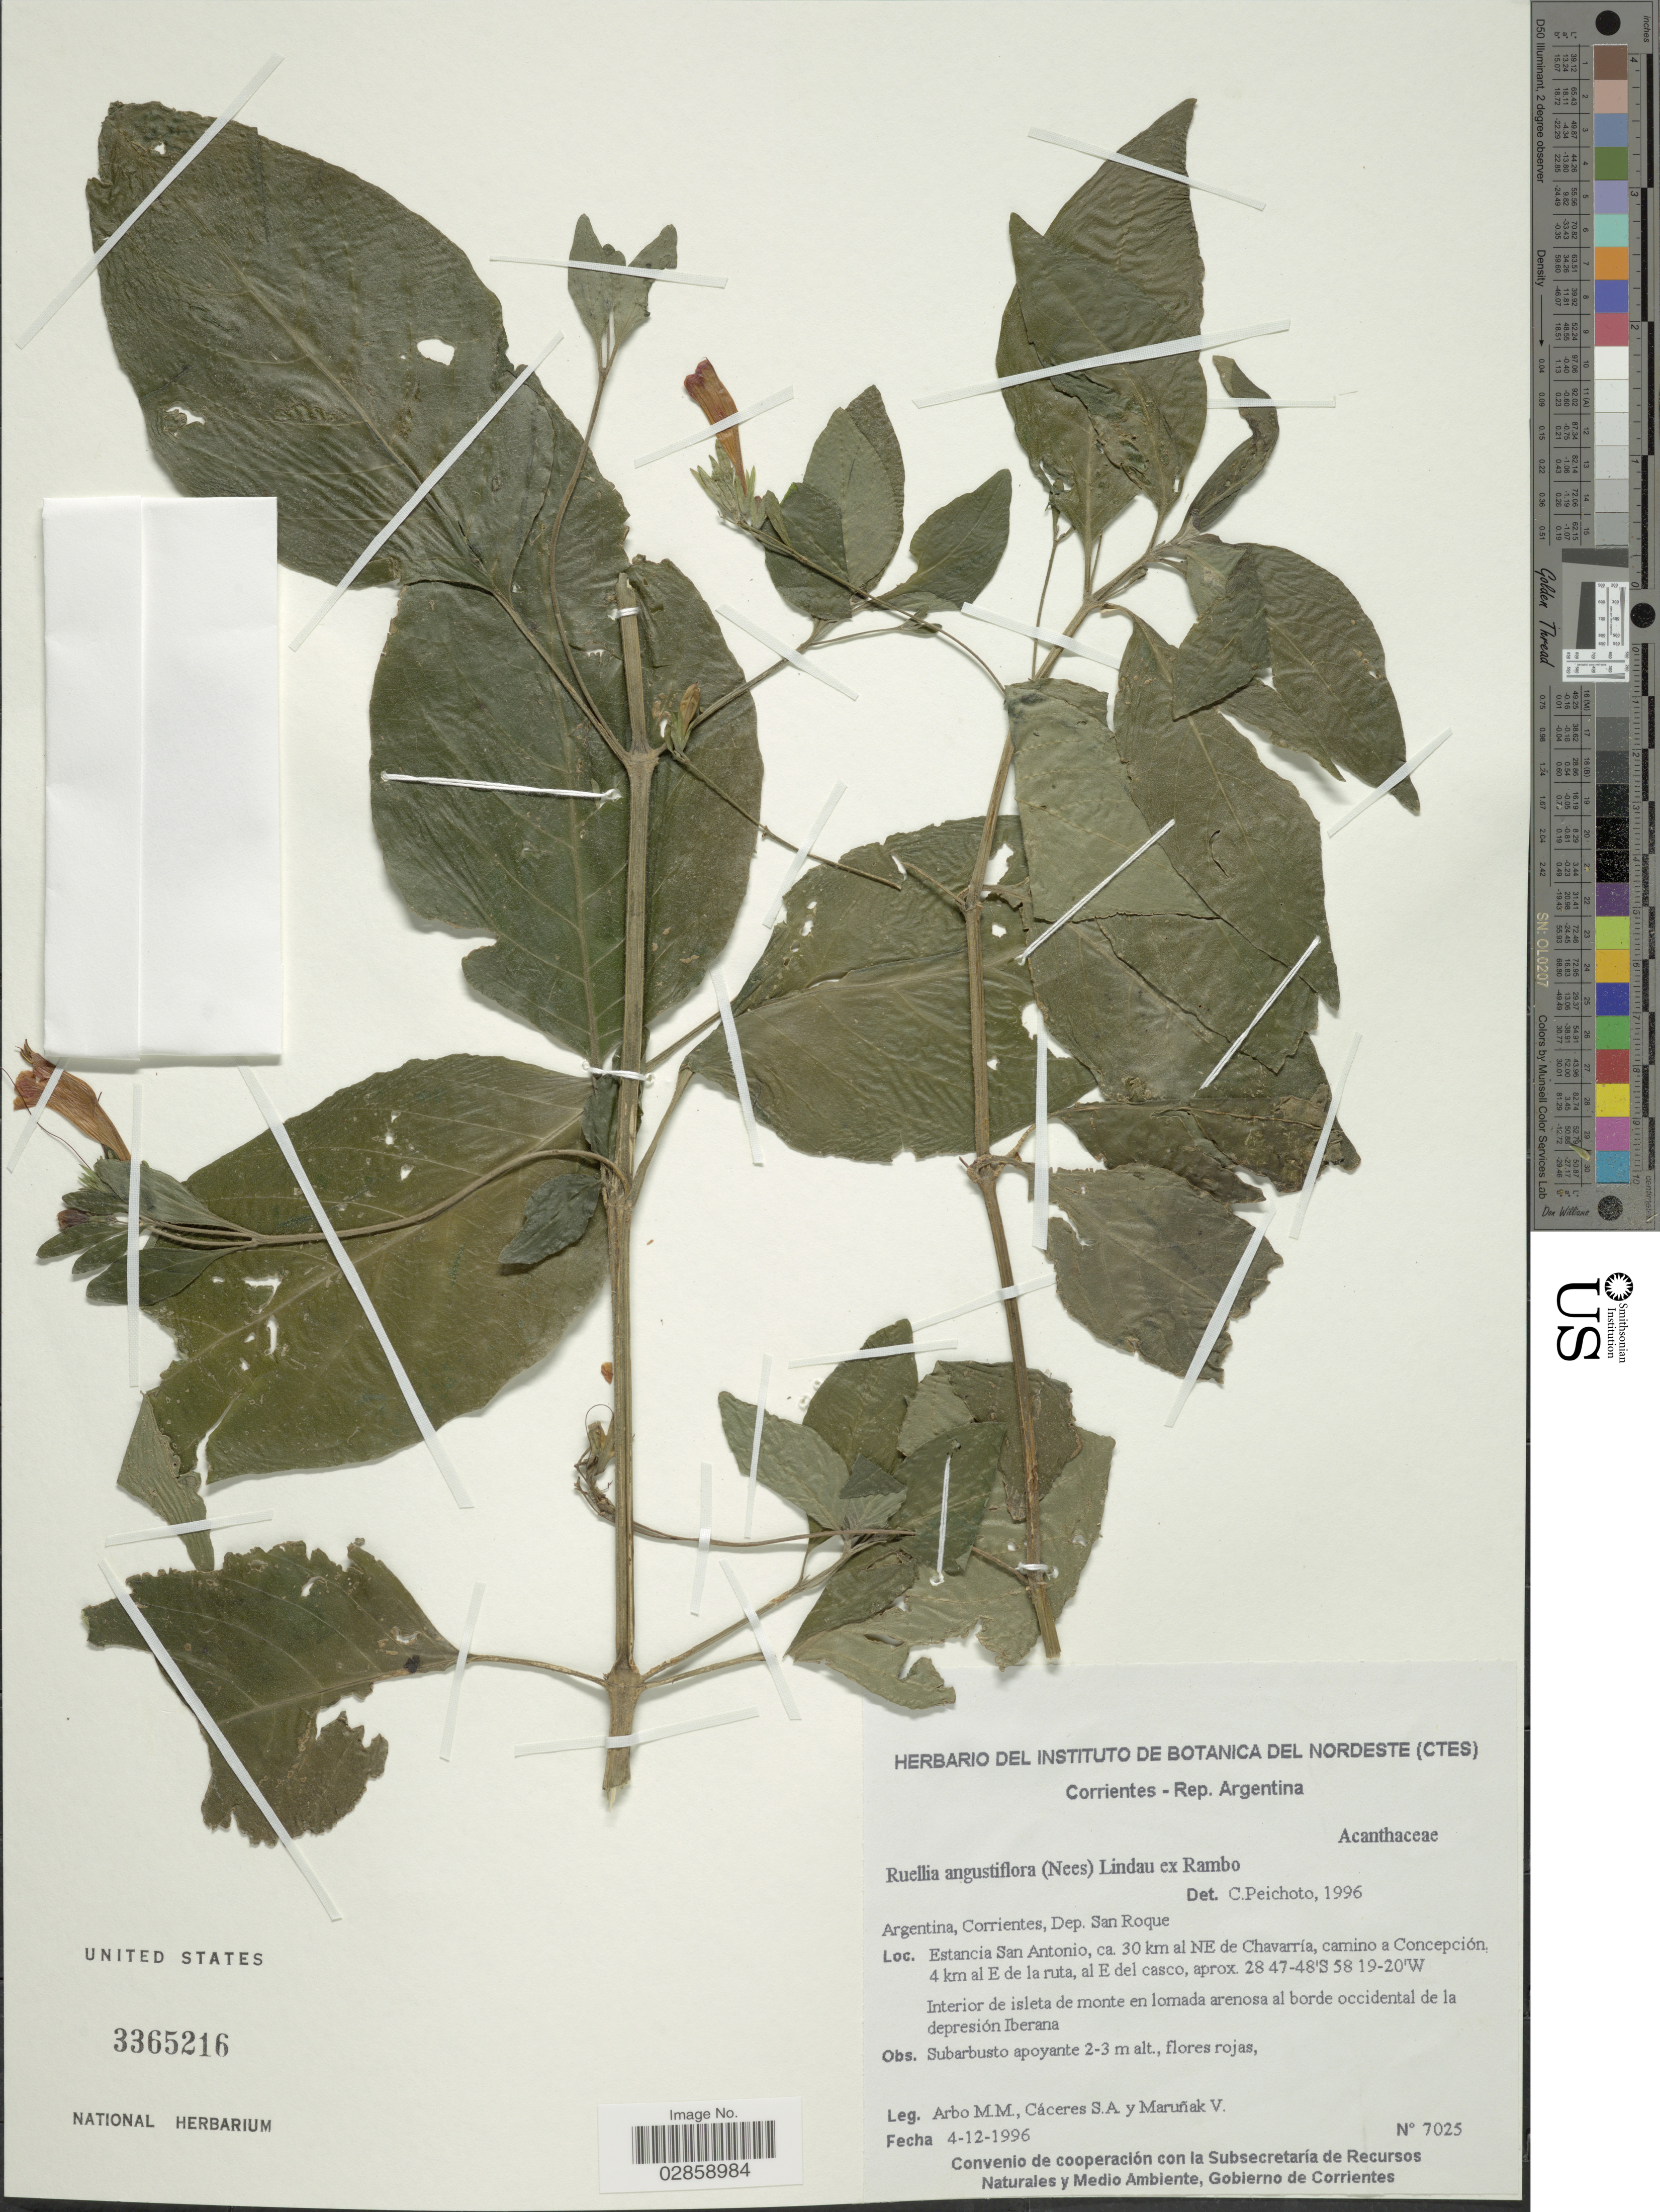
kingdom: Plantae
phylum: Tracheophyta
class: Magnoliopsida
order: Lamiales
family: Acanthaceae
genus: Ruellia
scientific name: Ruellia angustiflora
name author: (Nees) Lindau ex Rambo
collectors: M. M. Arbo, S. Cáceres & V. Maruñak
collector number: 7025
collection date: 1996-12-04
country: Argentina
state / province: Corrientes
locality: Dep. San Roque. Estancia San Antonio, ca. 30 km al NE de Chavarría, camino a Concepción. 4 km al E de la ruta, al E del casco.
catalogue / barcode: US 3365216